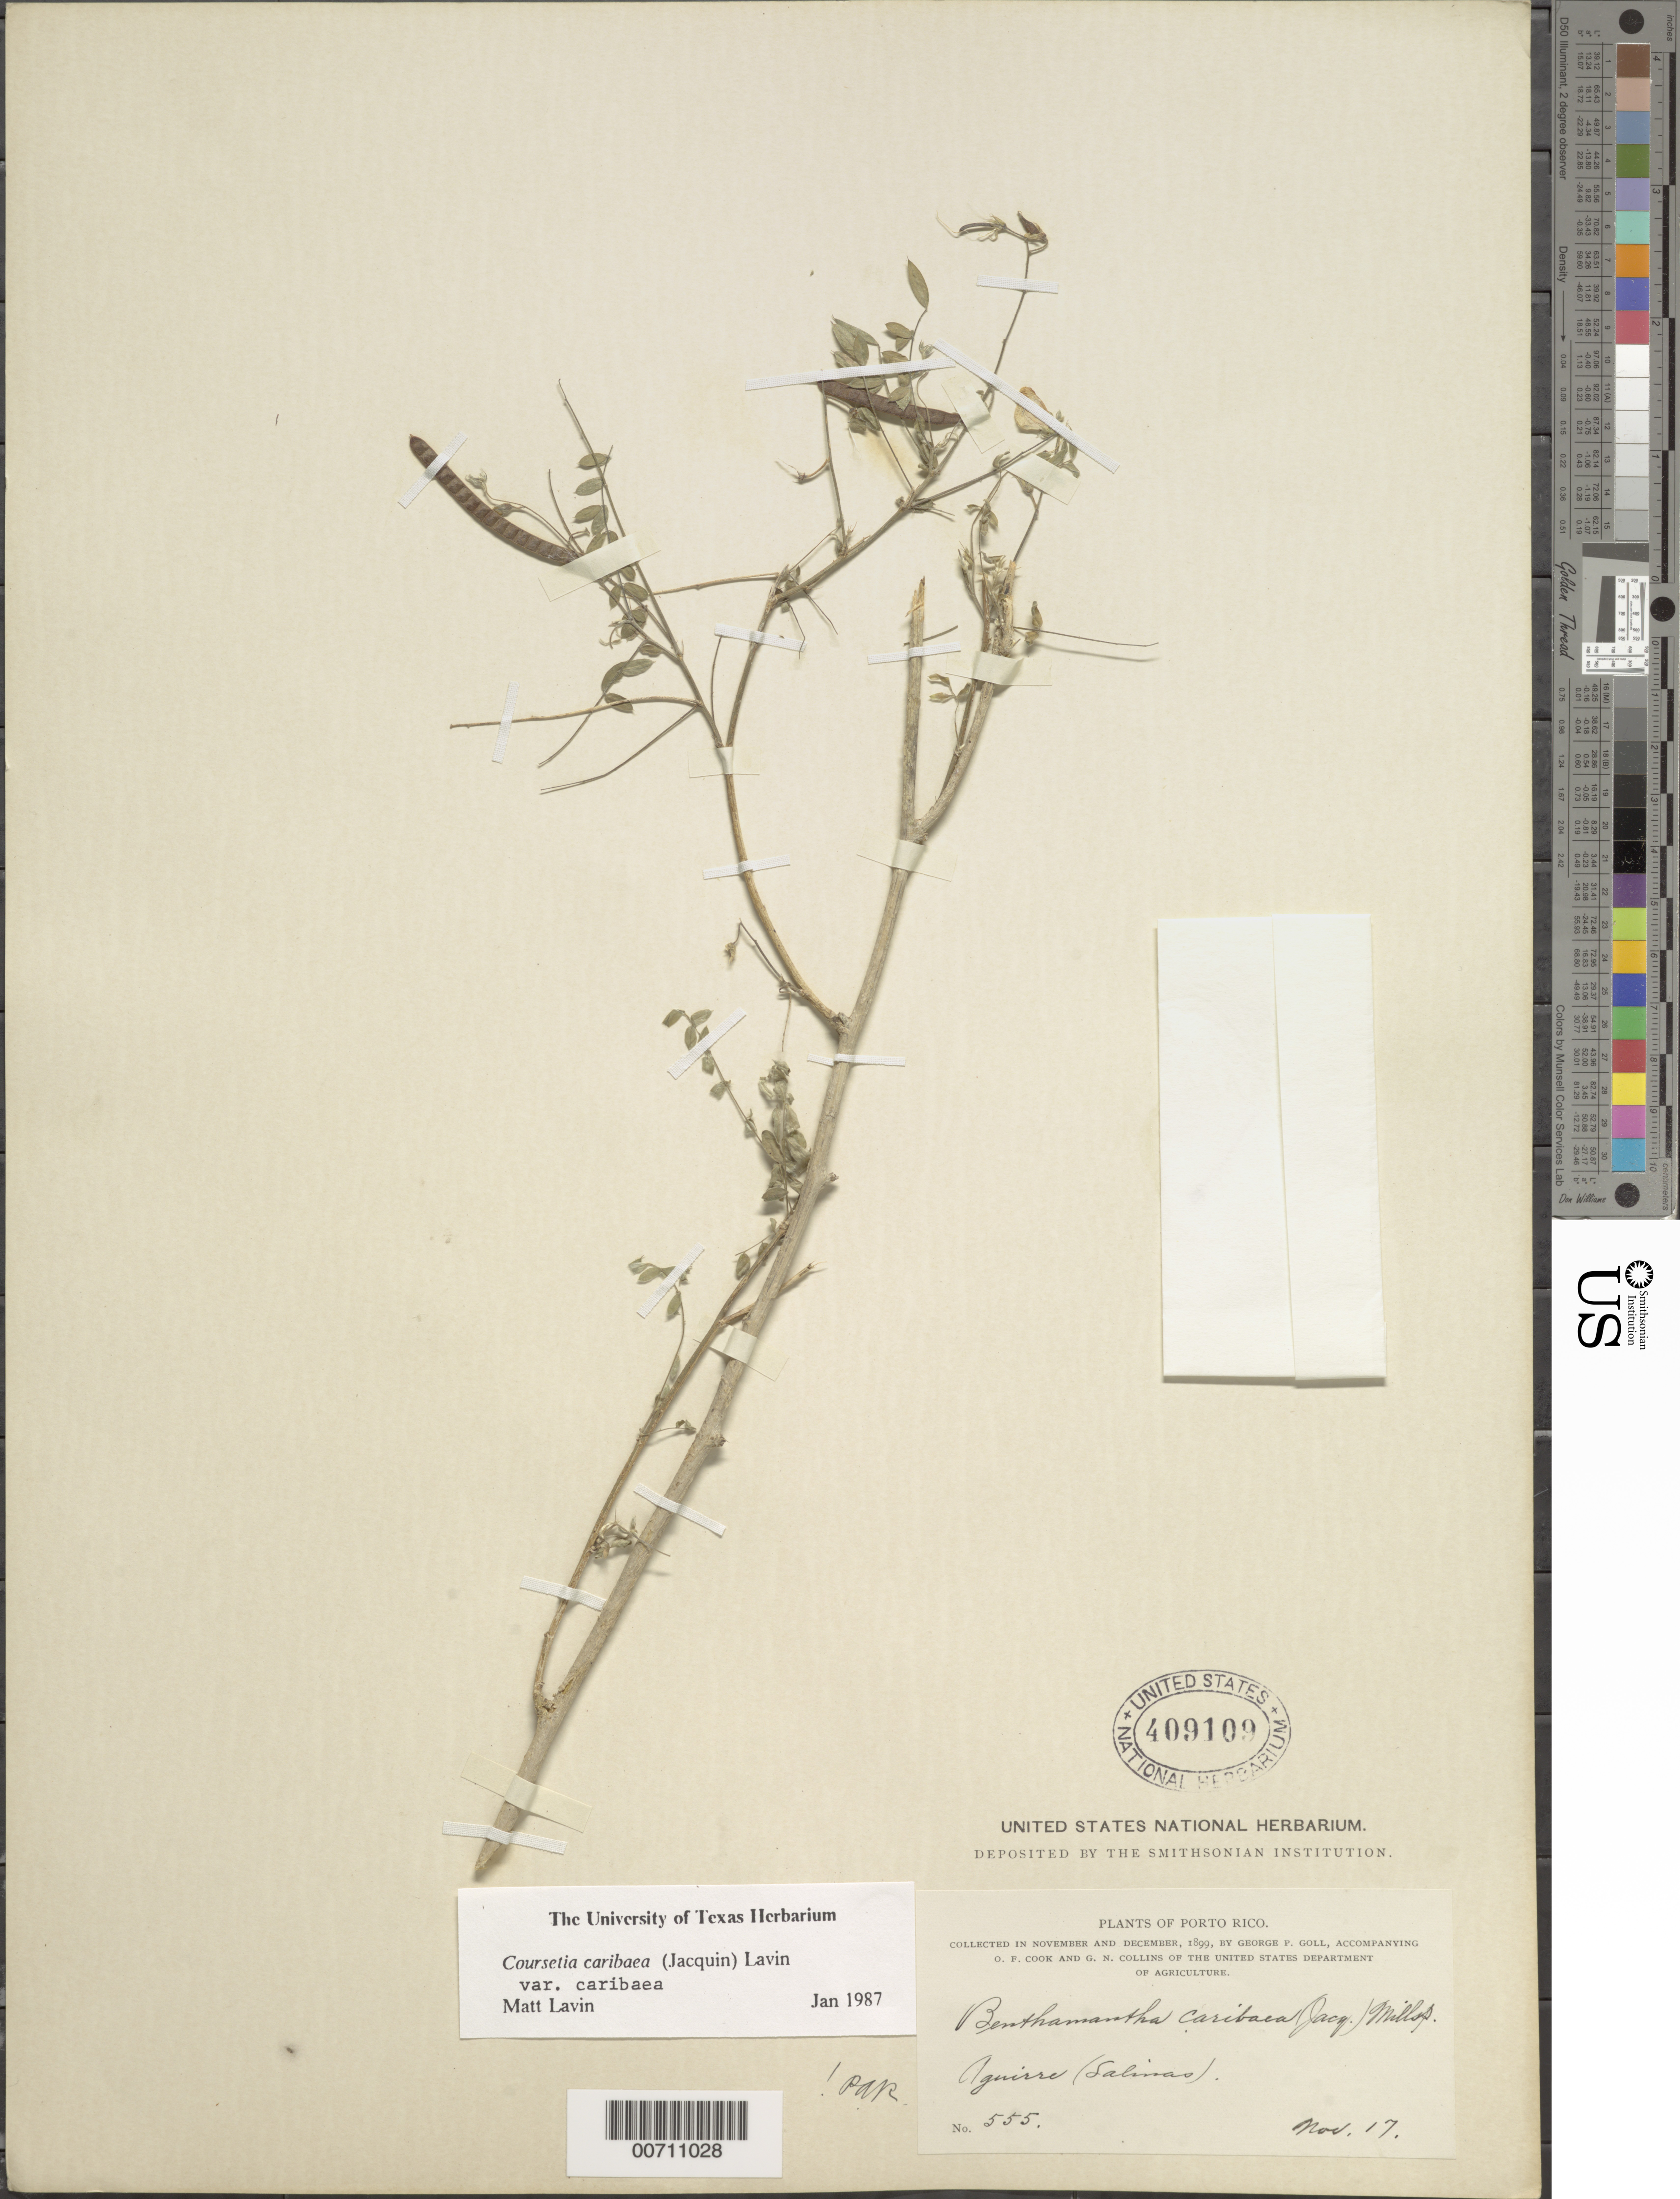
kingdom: Plantae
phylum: Tracheophyta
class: Magnoliopsida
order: Fabales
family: Fabaceae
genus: Coursetia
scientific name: Coursetia caribaea var. caribaea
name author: (Jacq.) Lavin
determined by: Lavin, M.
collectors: G. Goll, O. F. Cook & G. Collins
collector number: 555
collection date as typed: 17 Nov 1899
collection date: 1899-11-17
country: Puerto Rico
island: Greater Antilles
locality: Aguirre (Salinas)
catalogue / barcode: US 409109